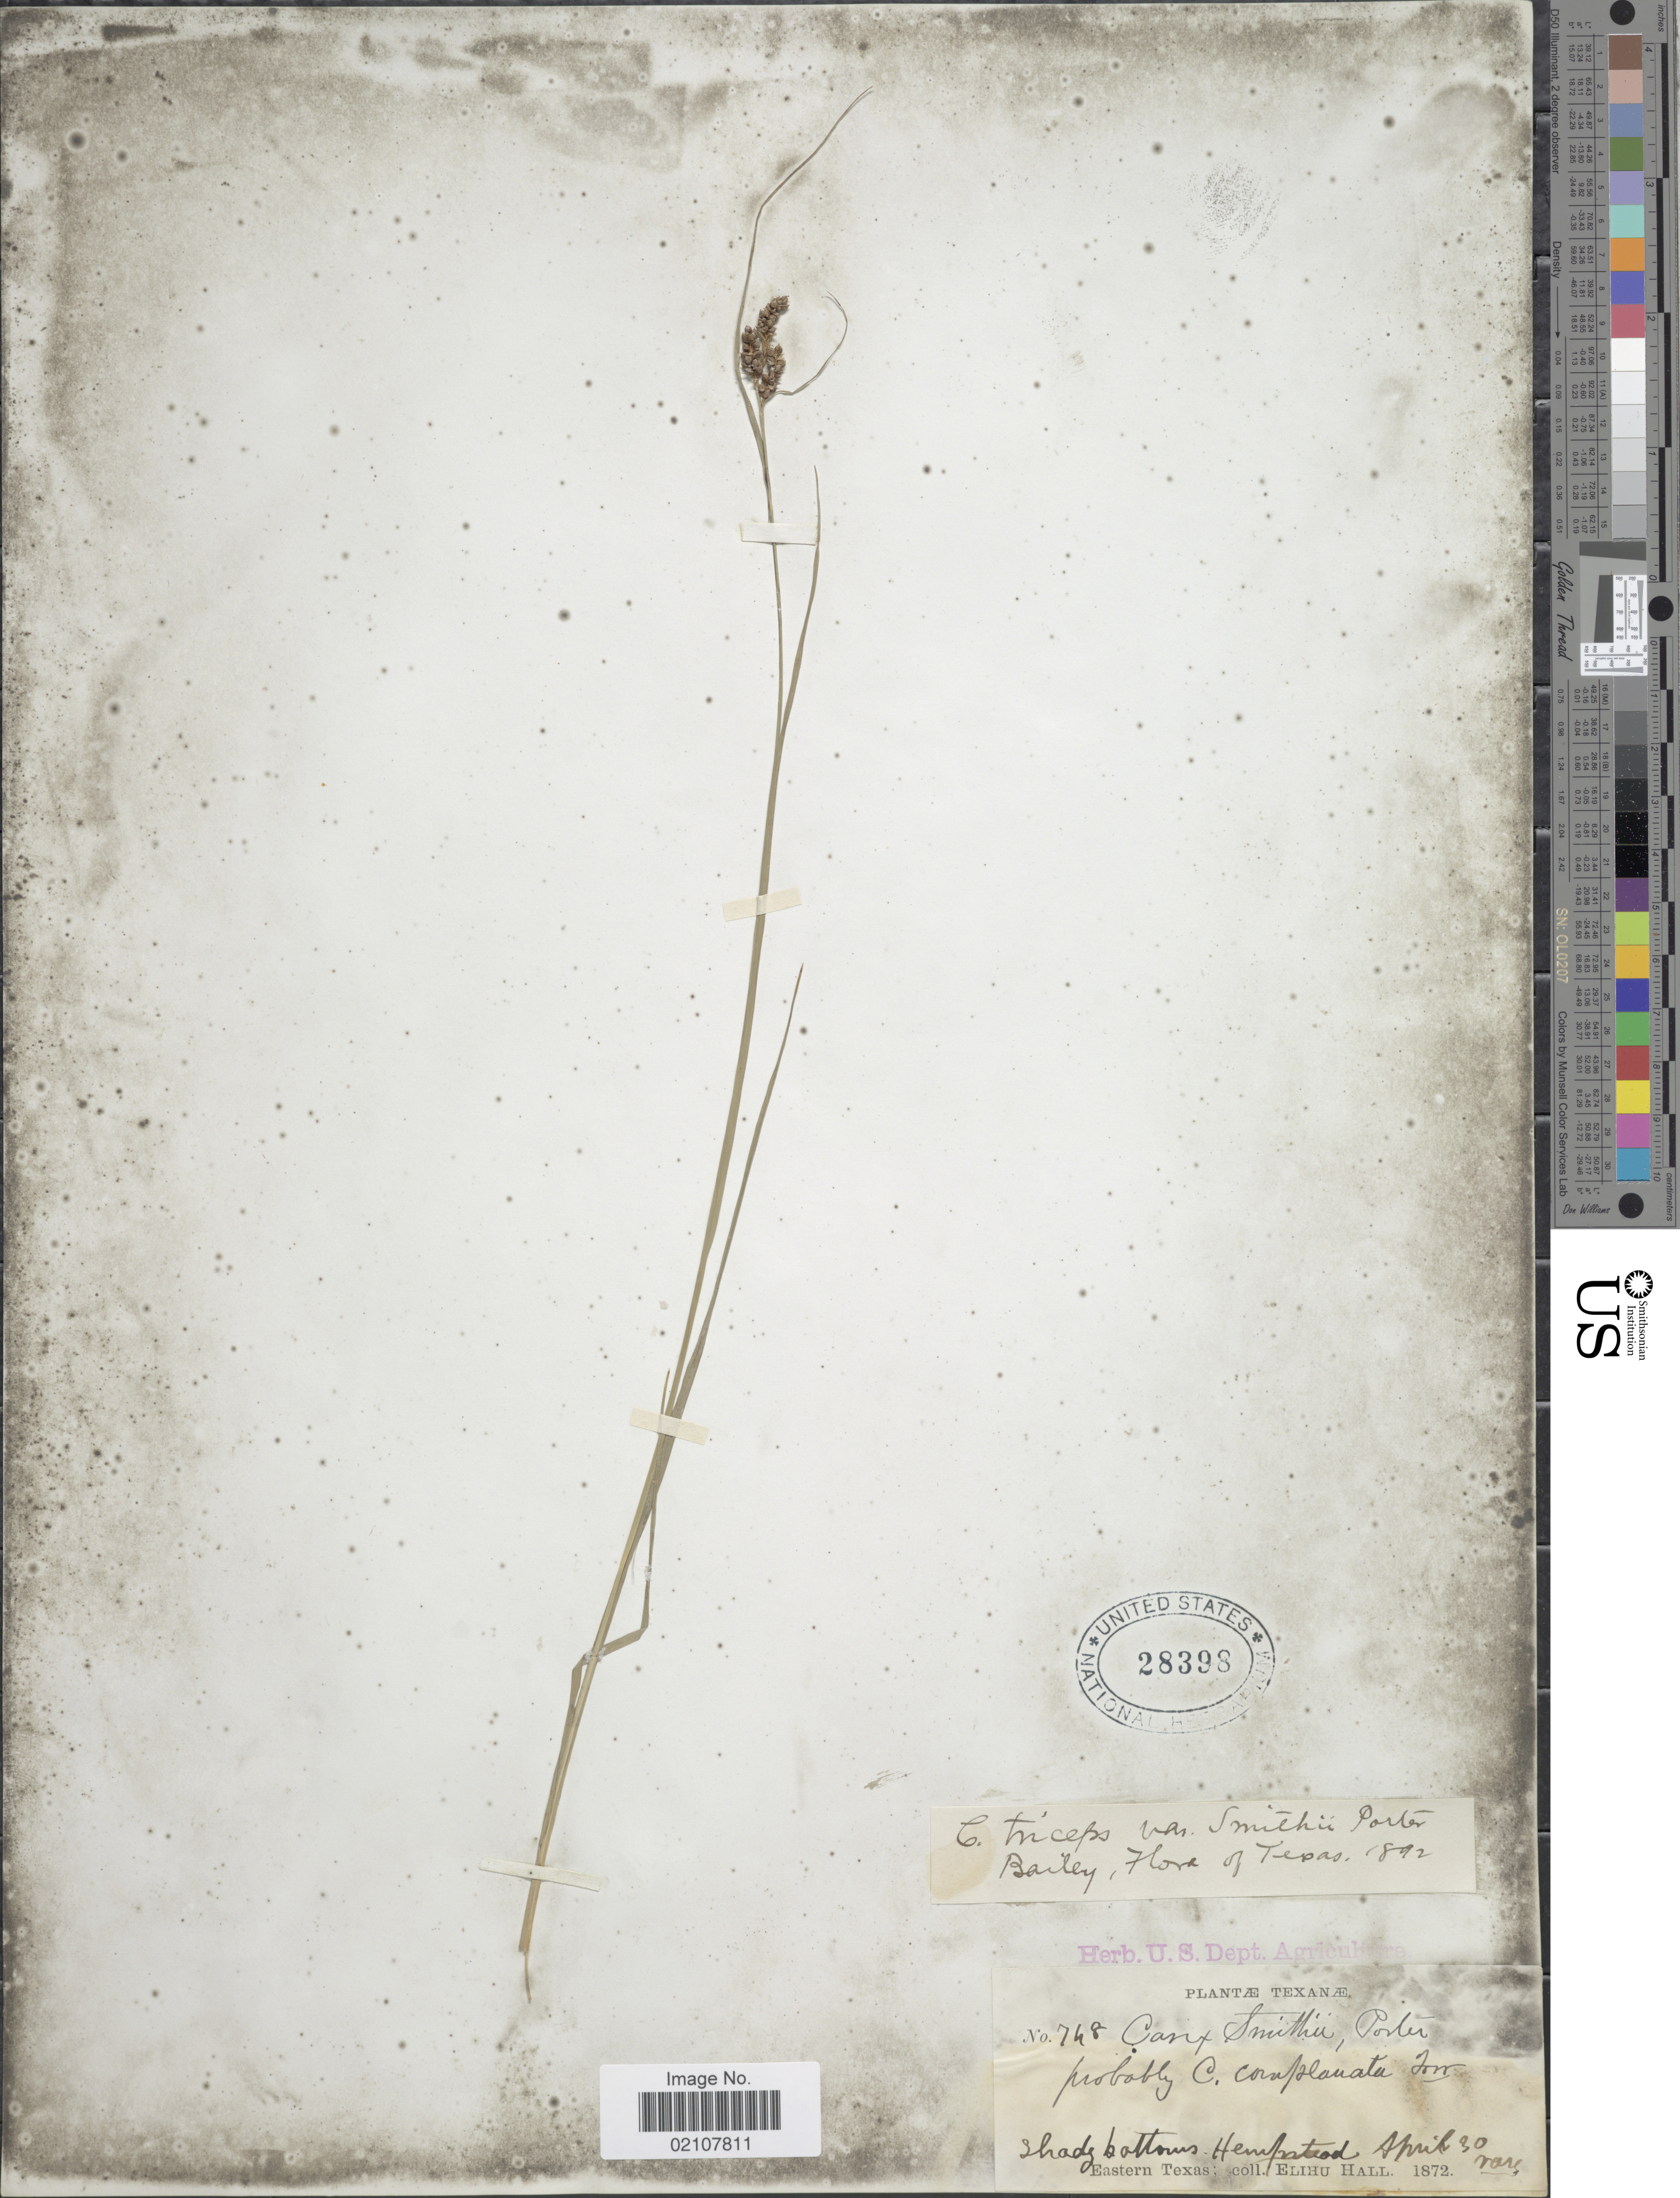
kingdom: Plantae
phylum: Tracheophyta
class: Liliopsida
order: Poales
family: Cyperaceae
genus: Carex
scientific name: Carex caroliniana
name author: Schwein.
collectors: E. Hall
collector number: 748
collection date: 1872-04-30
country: United States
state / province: Texas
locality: Shady bottoms Hempstead, Eastern Texas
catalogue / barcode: US 28398